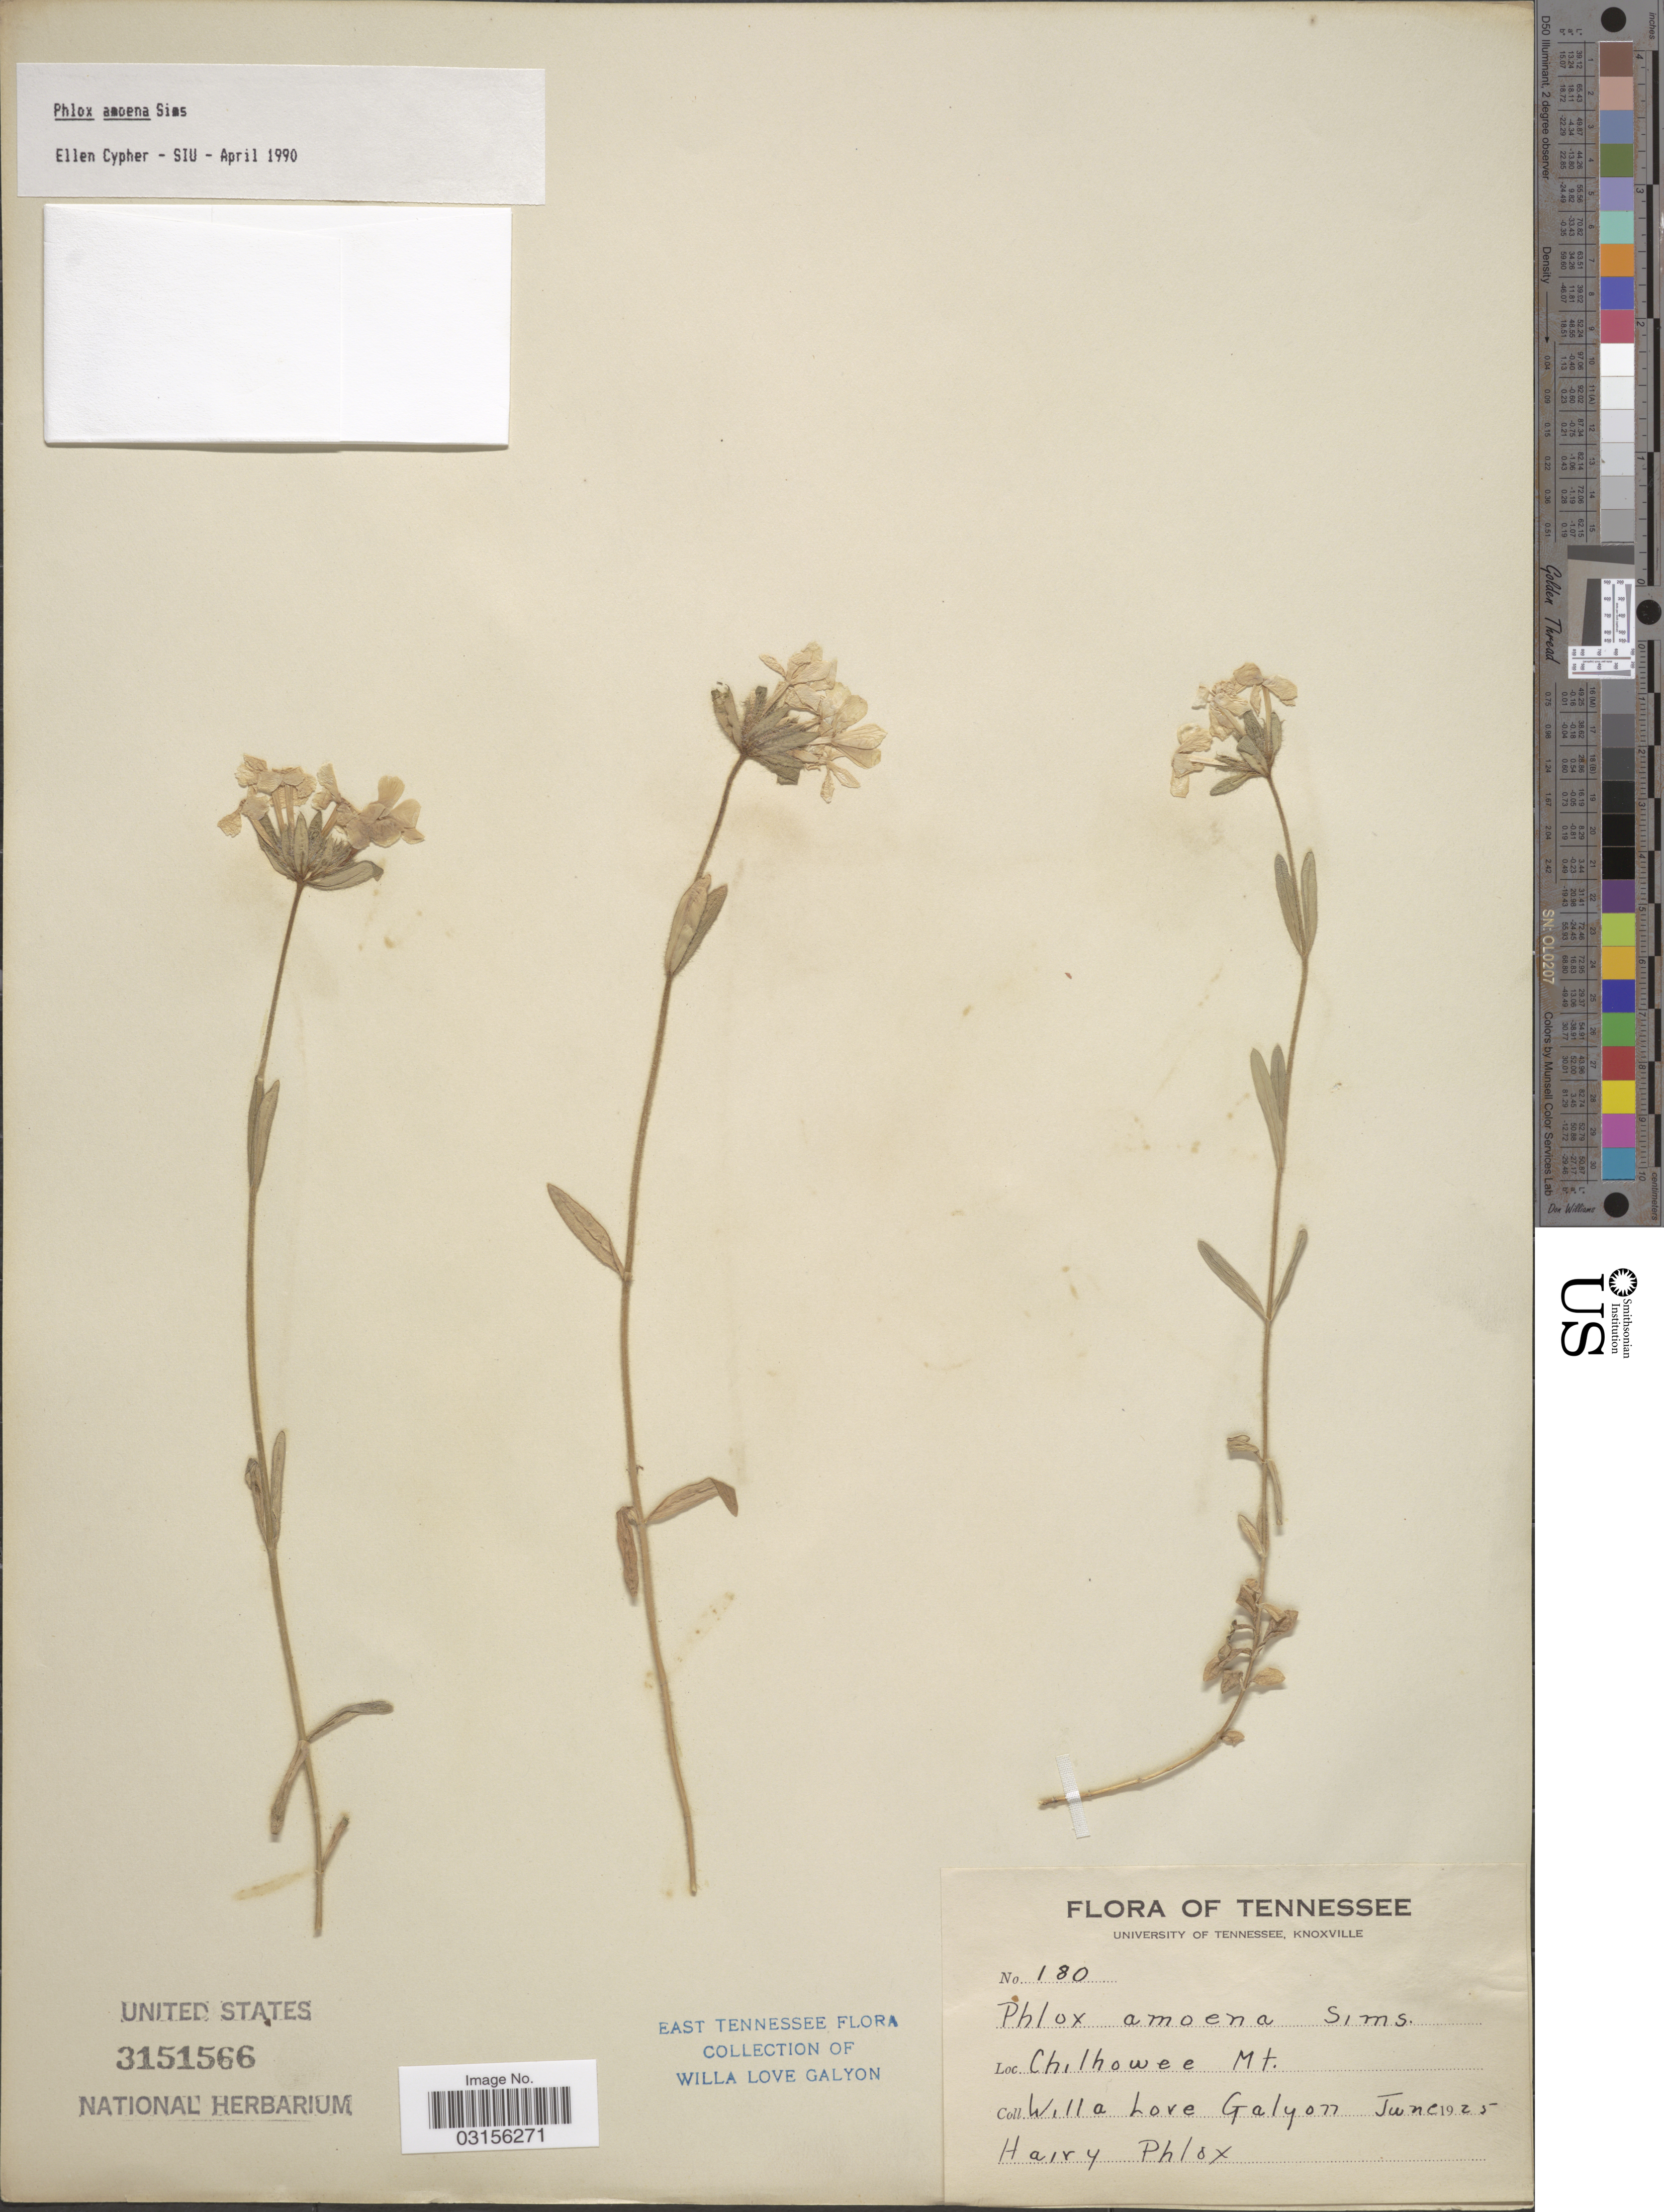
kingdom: Plantae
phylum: Tracheophyta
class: Magnoliopsida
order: Ericales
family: Polemoniaceae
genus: Phlox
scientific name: Phlox amoena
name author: Sims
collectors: W. Galyon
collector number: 180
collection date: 1925-06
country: United States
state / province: Tennessee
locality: Chilhowee Mt.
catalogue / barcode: US 3151566